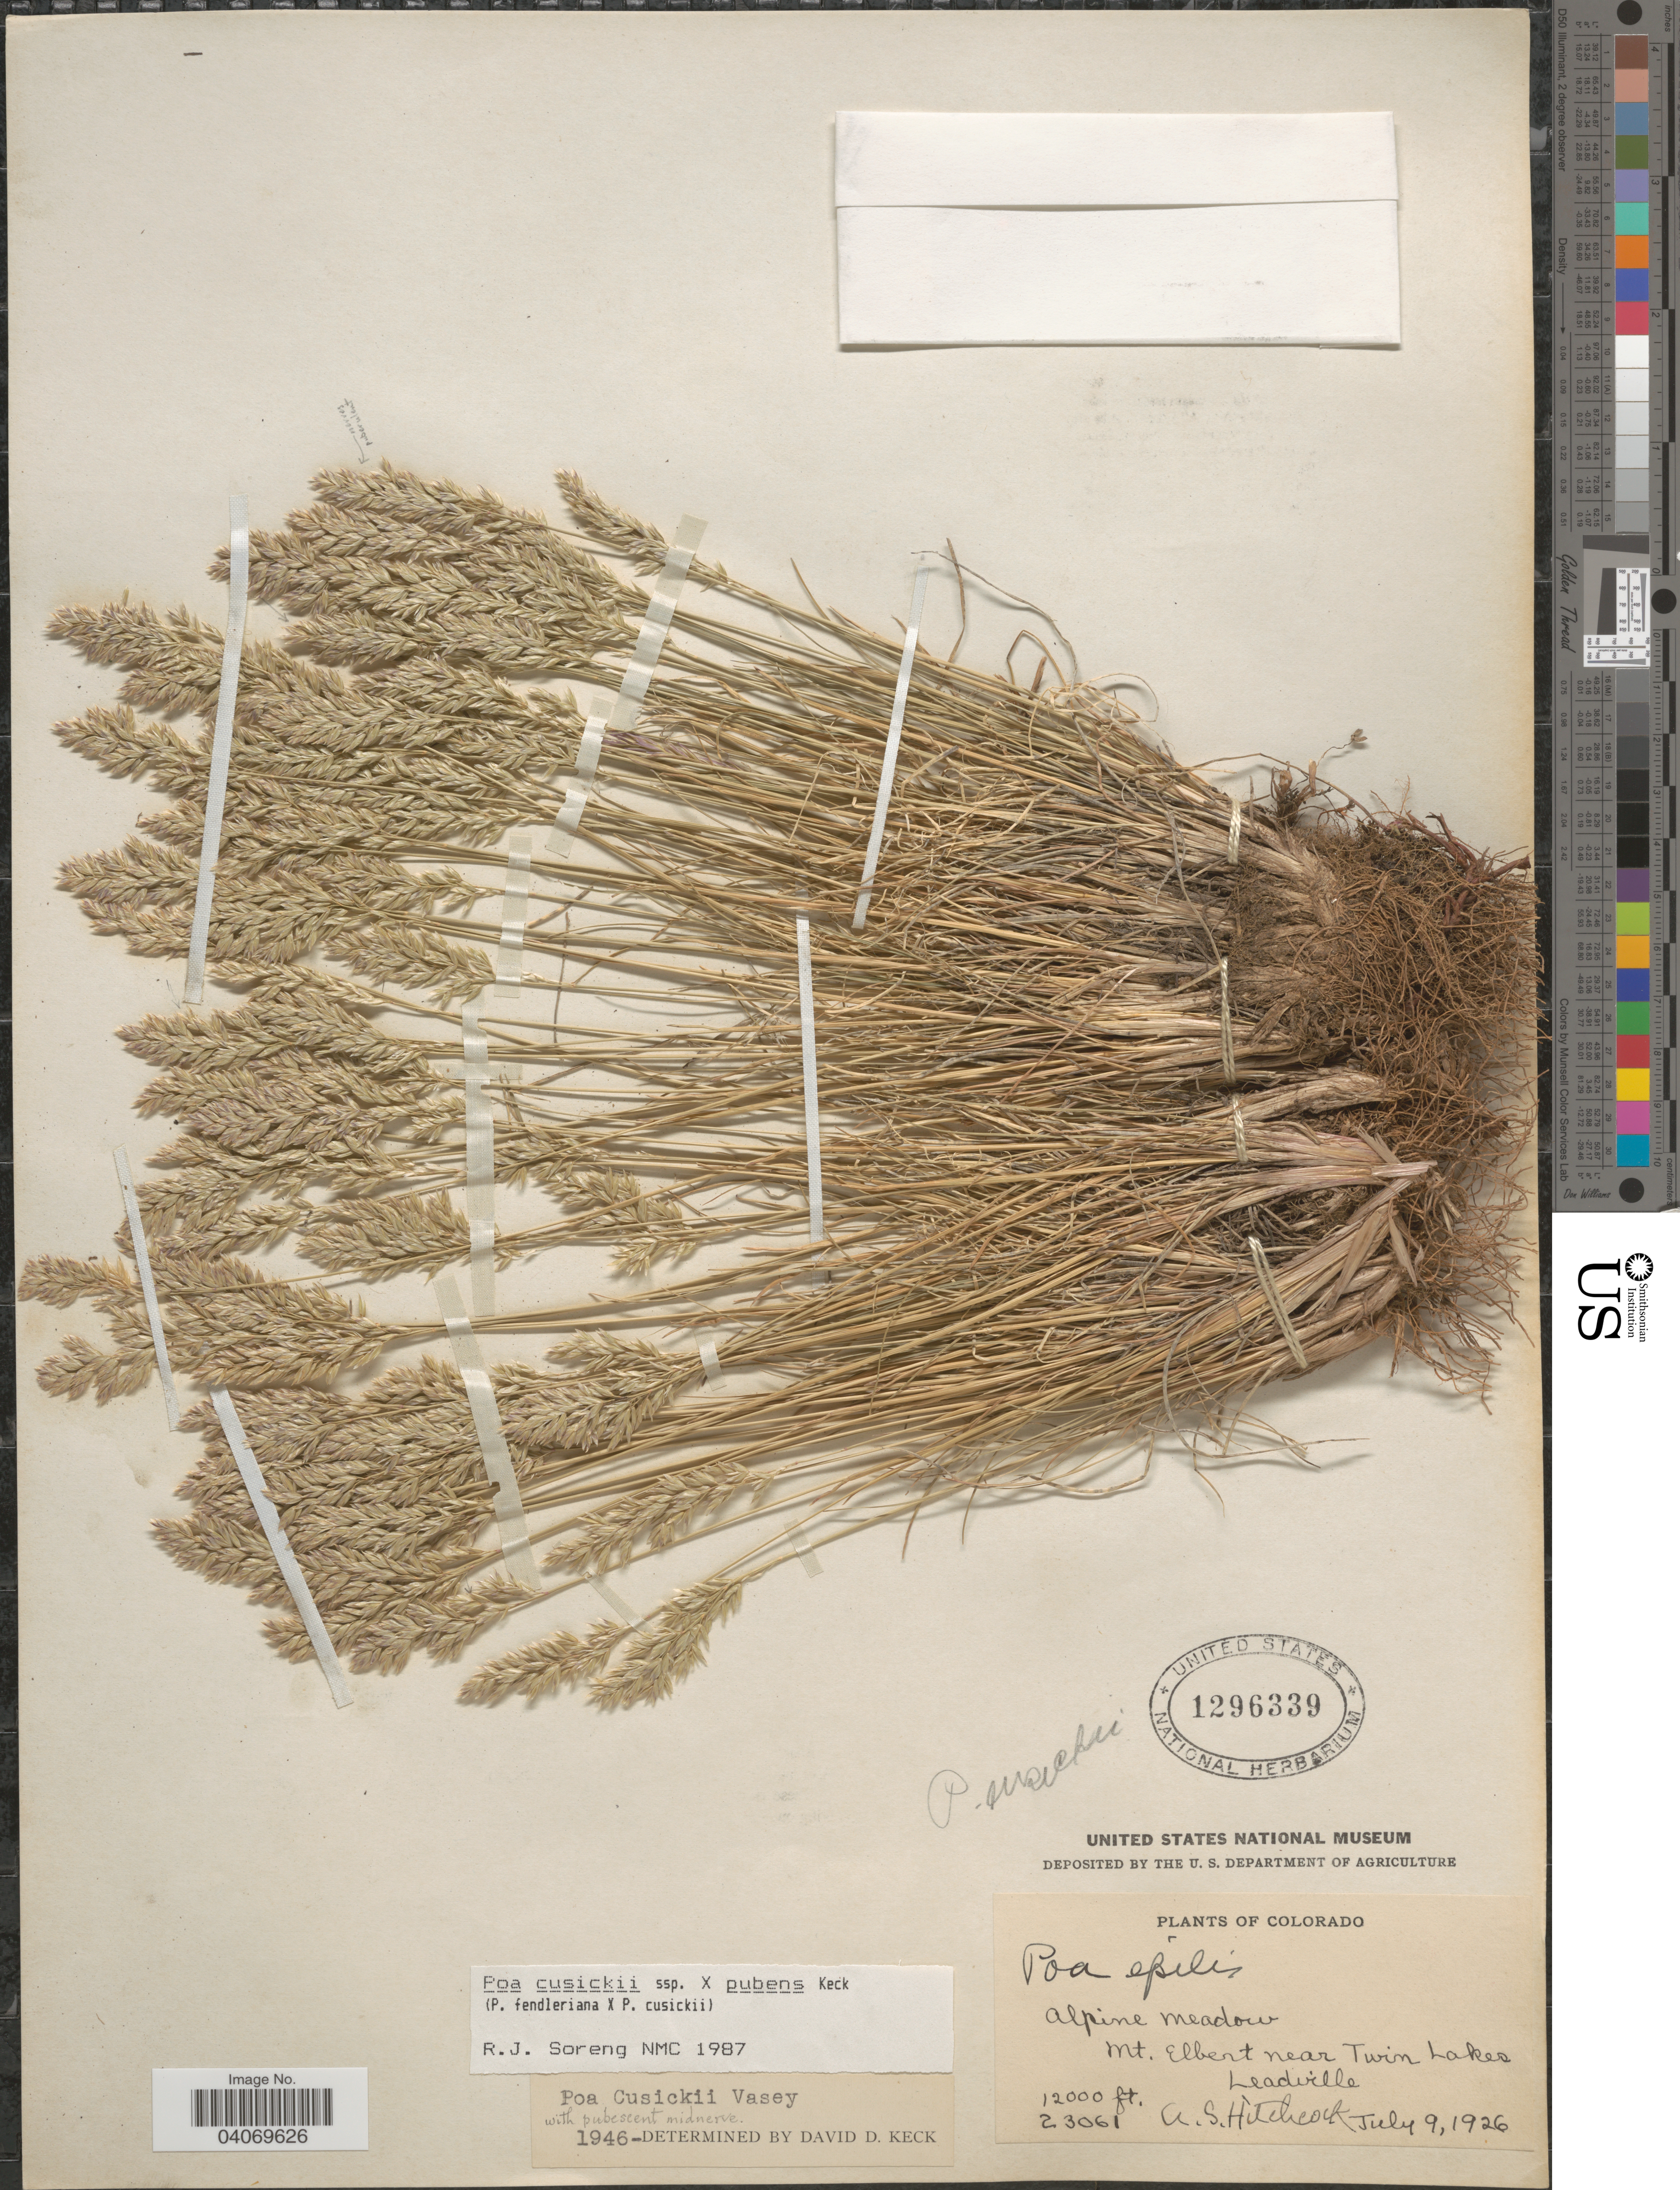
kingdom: Plantae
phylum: Tracheophyta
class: Liliopsida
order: Poales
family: Poaceae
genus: Poa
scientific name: Poa x nematophylla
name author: Rydb.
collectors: A. S. Hitchcock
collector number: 23061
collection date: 1926-07-09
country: United States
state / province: Colorado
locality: Mt. Elbert near Twin Lakes Leadville.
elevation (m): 3658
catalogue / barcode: US 1296339